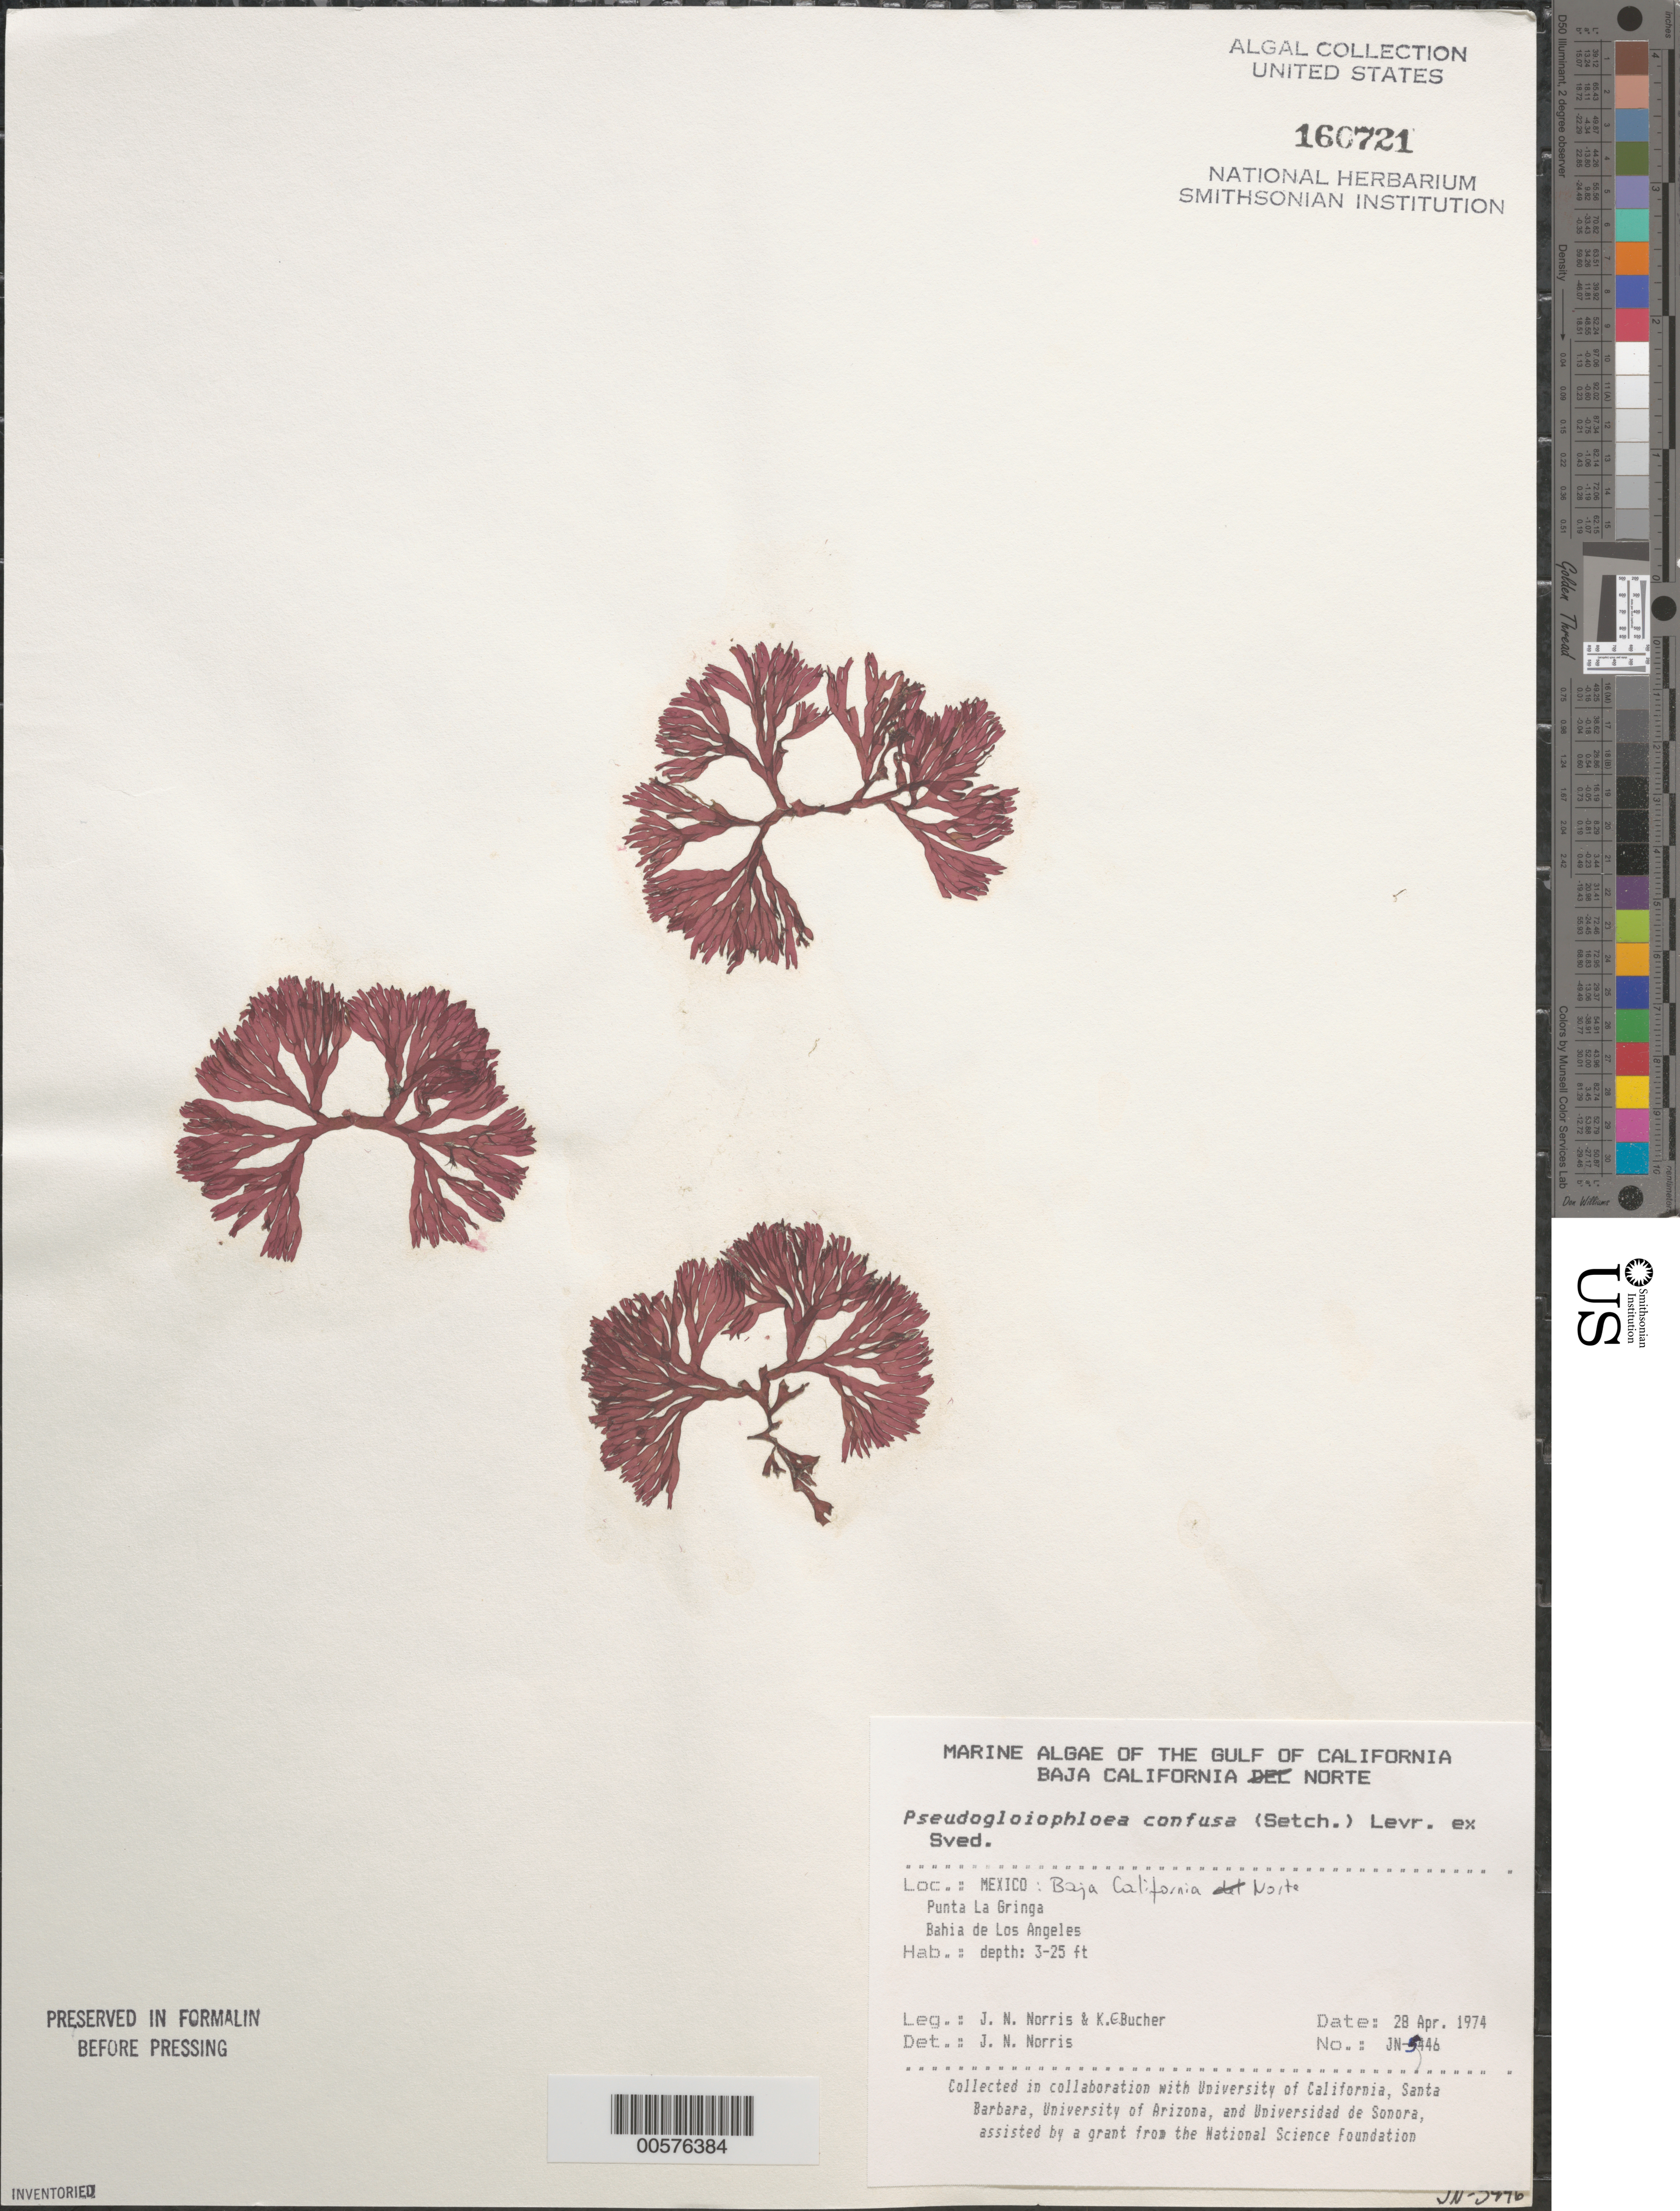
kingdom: Plantae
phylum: Rhodophyta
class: Florideophyceae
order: Nemaliales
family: Scinaiaceae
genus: Scinaia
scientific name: Scinaia confusa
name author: (Setch.) Huisman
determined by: Algae name updating Project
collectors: J. N. Norris & K. E. Bucher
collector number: JN-5446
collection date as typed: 28 Apr 1974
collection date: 1974-04-28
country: Mexico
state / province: Baja California Norte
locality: Punta La Gringa, Bahia de los Angeles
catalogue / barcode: US 160721